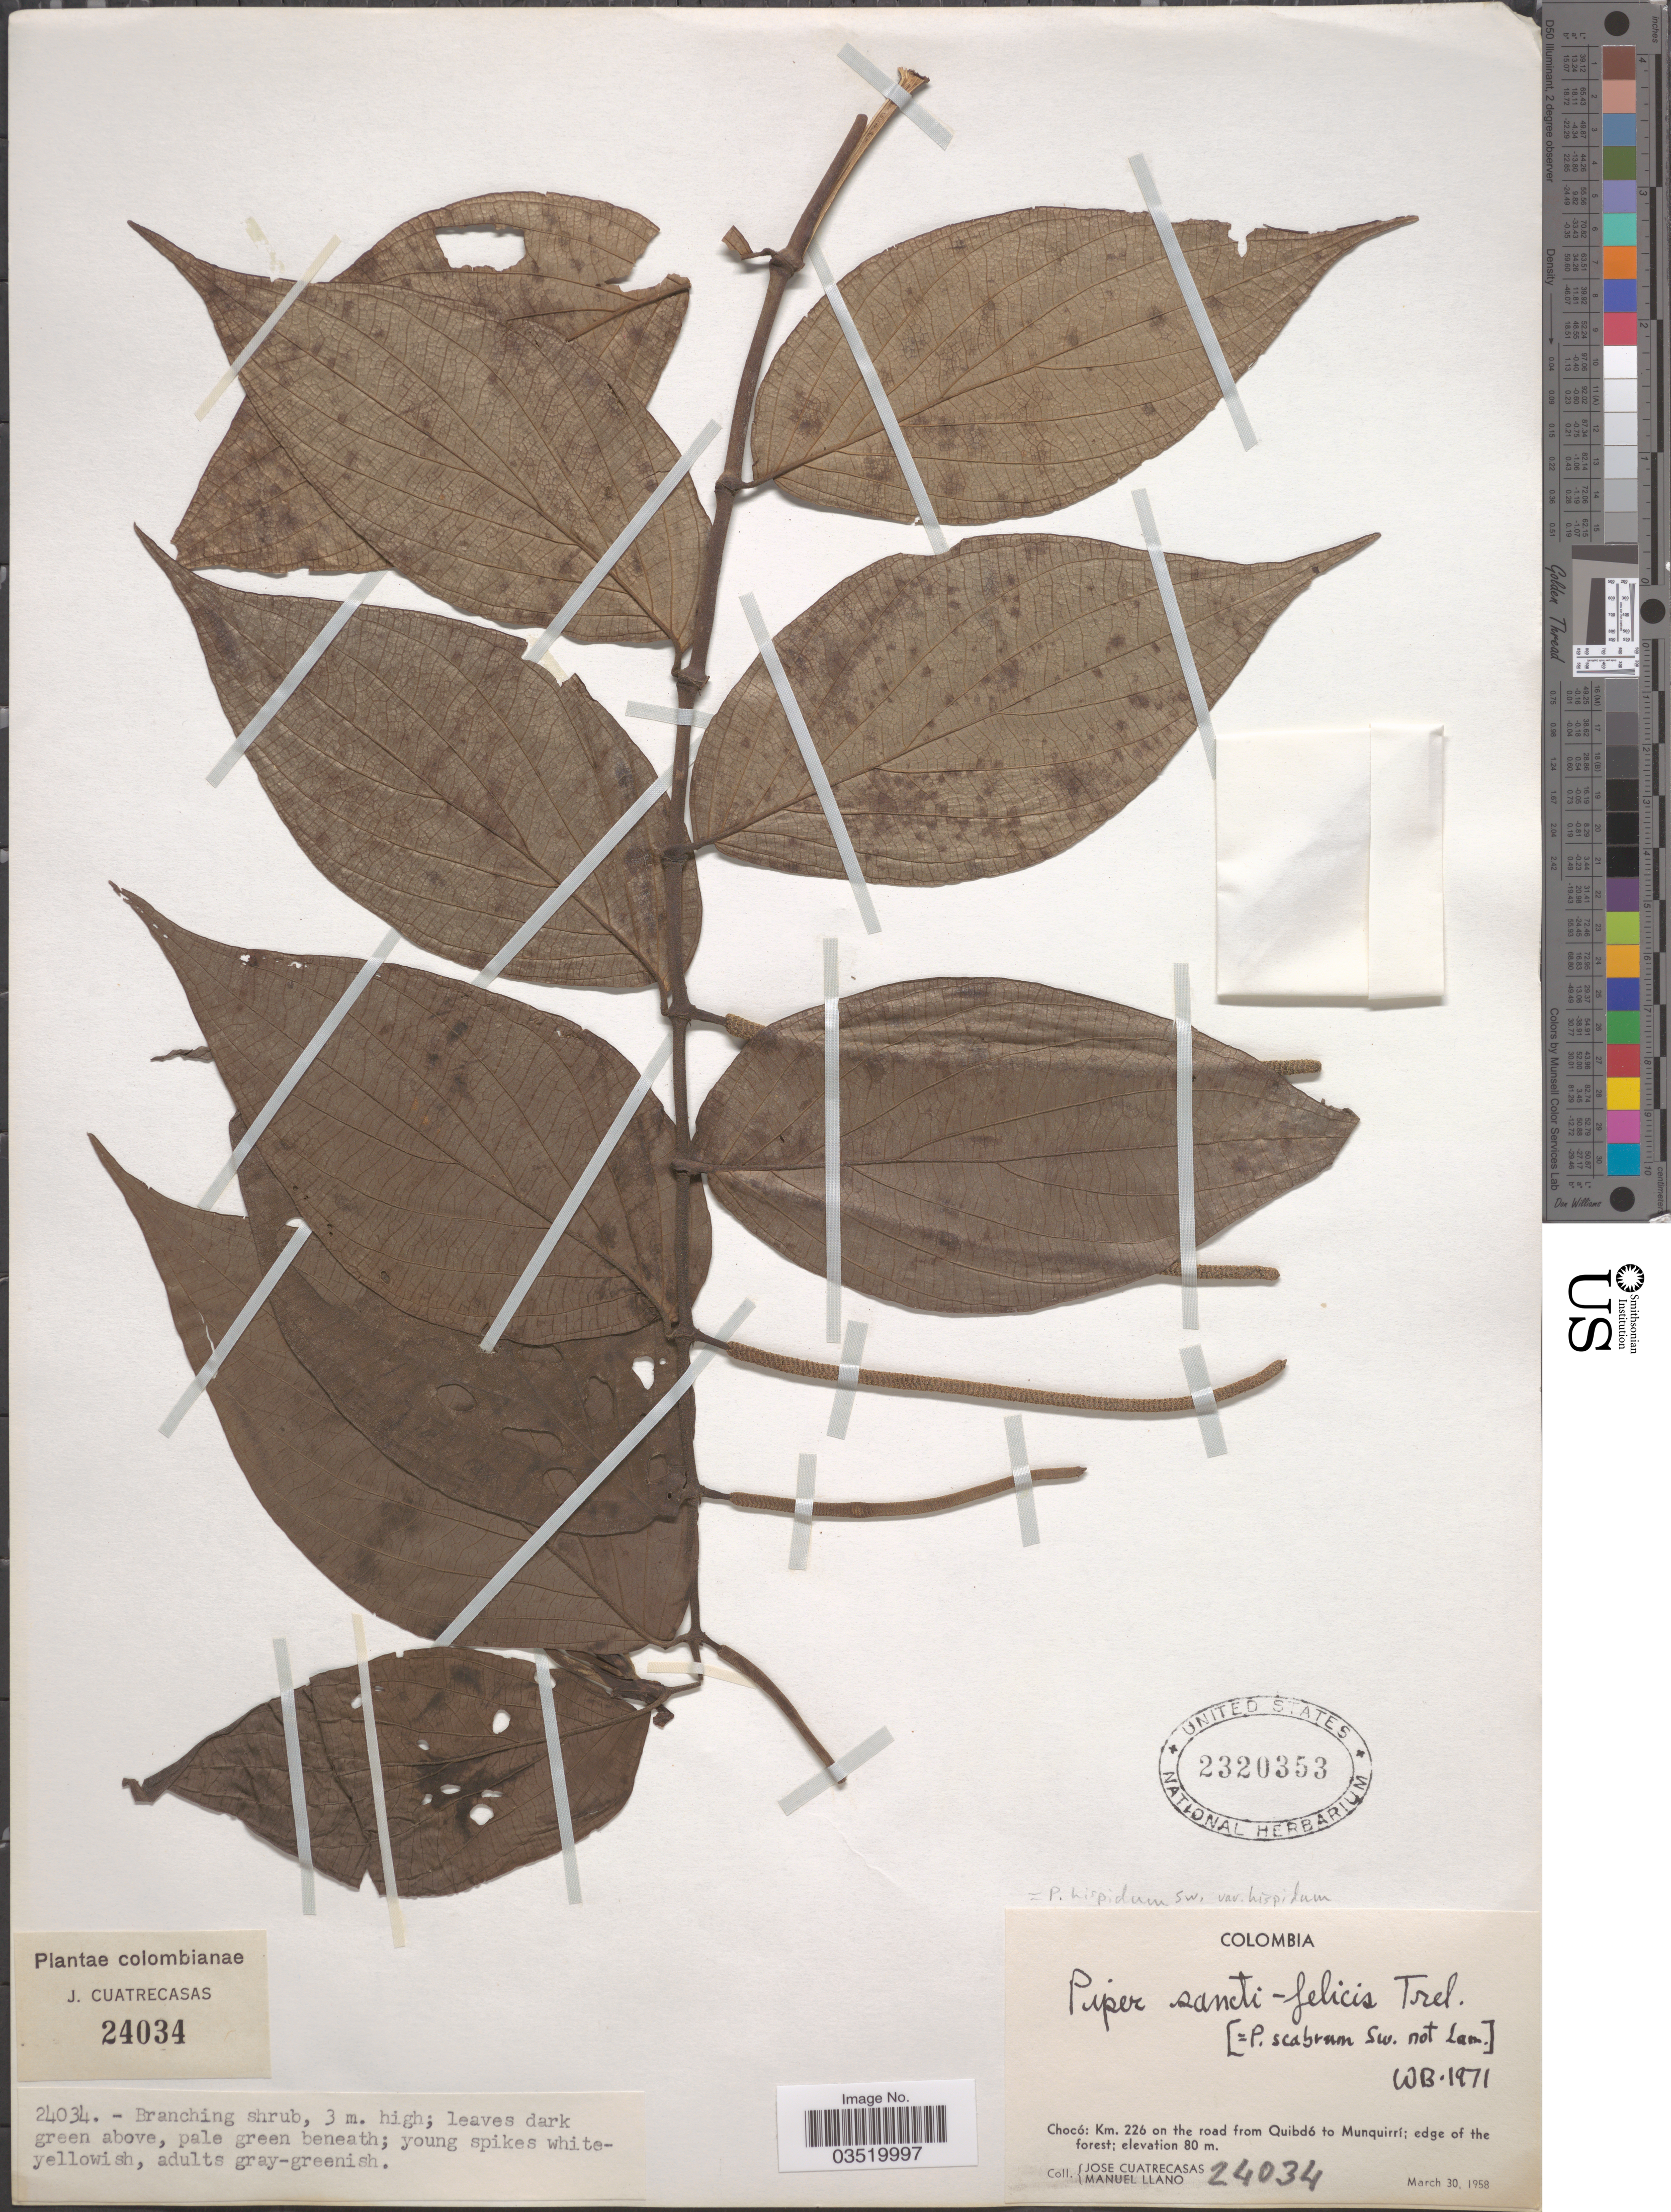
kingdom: Plantae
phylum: Tracheophyta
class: Magnoliopsida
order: Piperales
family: Piperaceae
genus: Piper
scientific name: Piper hispidum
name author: Sw.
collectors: J. Cuatrecasas & M. Llano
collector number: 24034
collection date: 1958-03-30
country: Colombia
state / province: Chocó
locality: Km. 226 on the road from Quibdó to Munquirrí; edge of the forest.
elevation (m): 80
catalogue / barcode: US 2320353